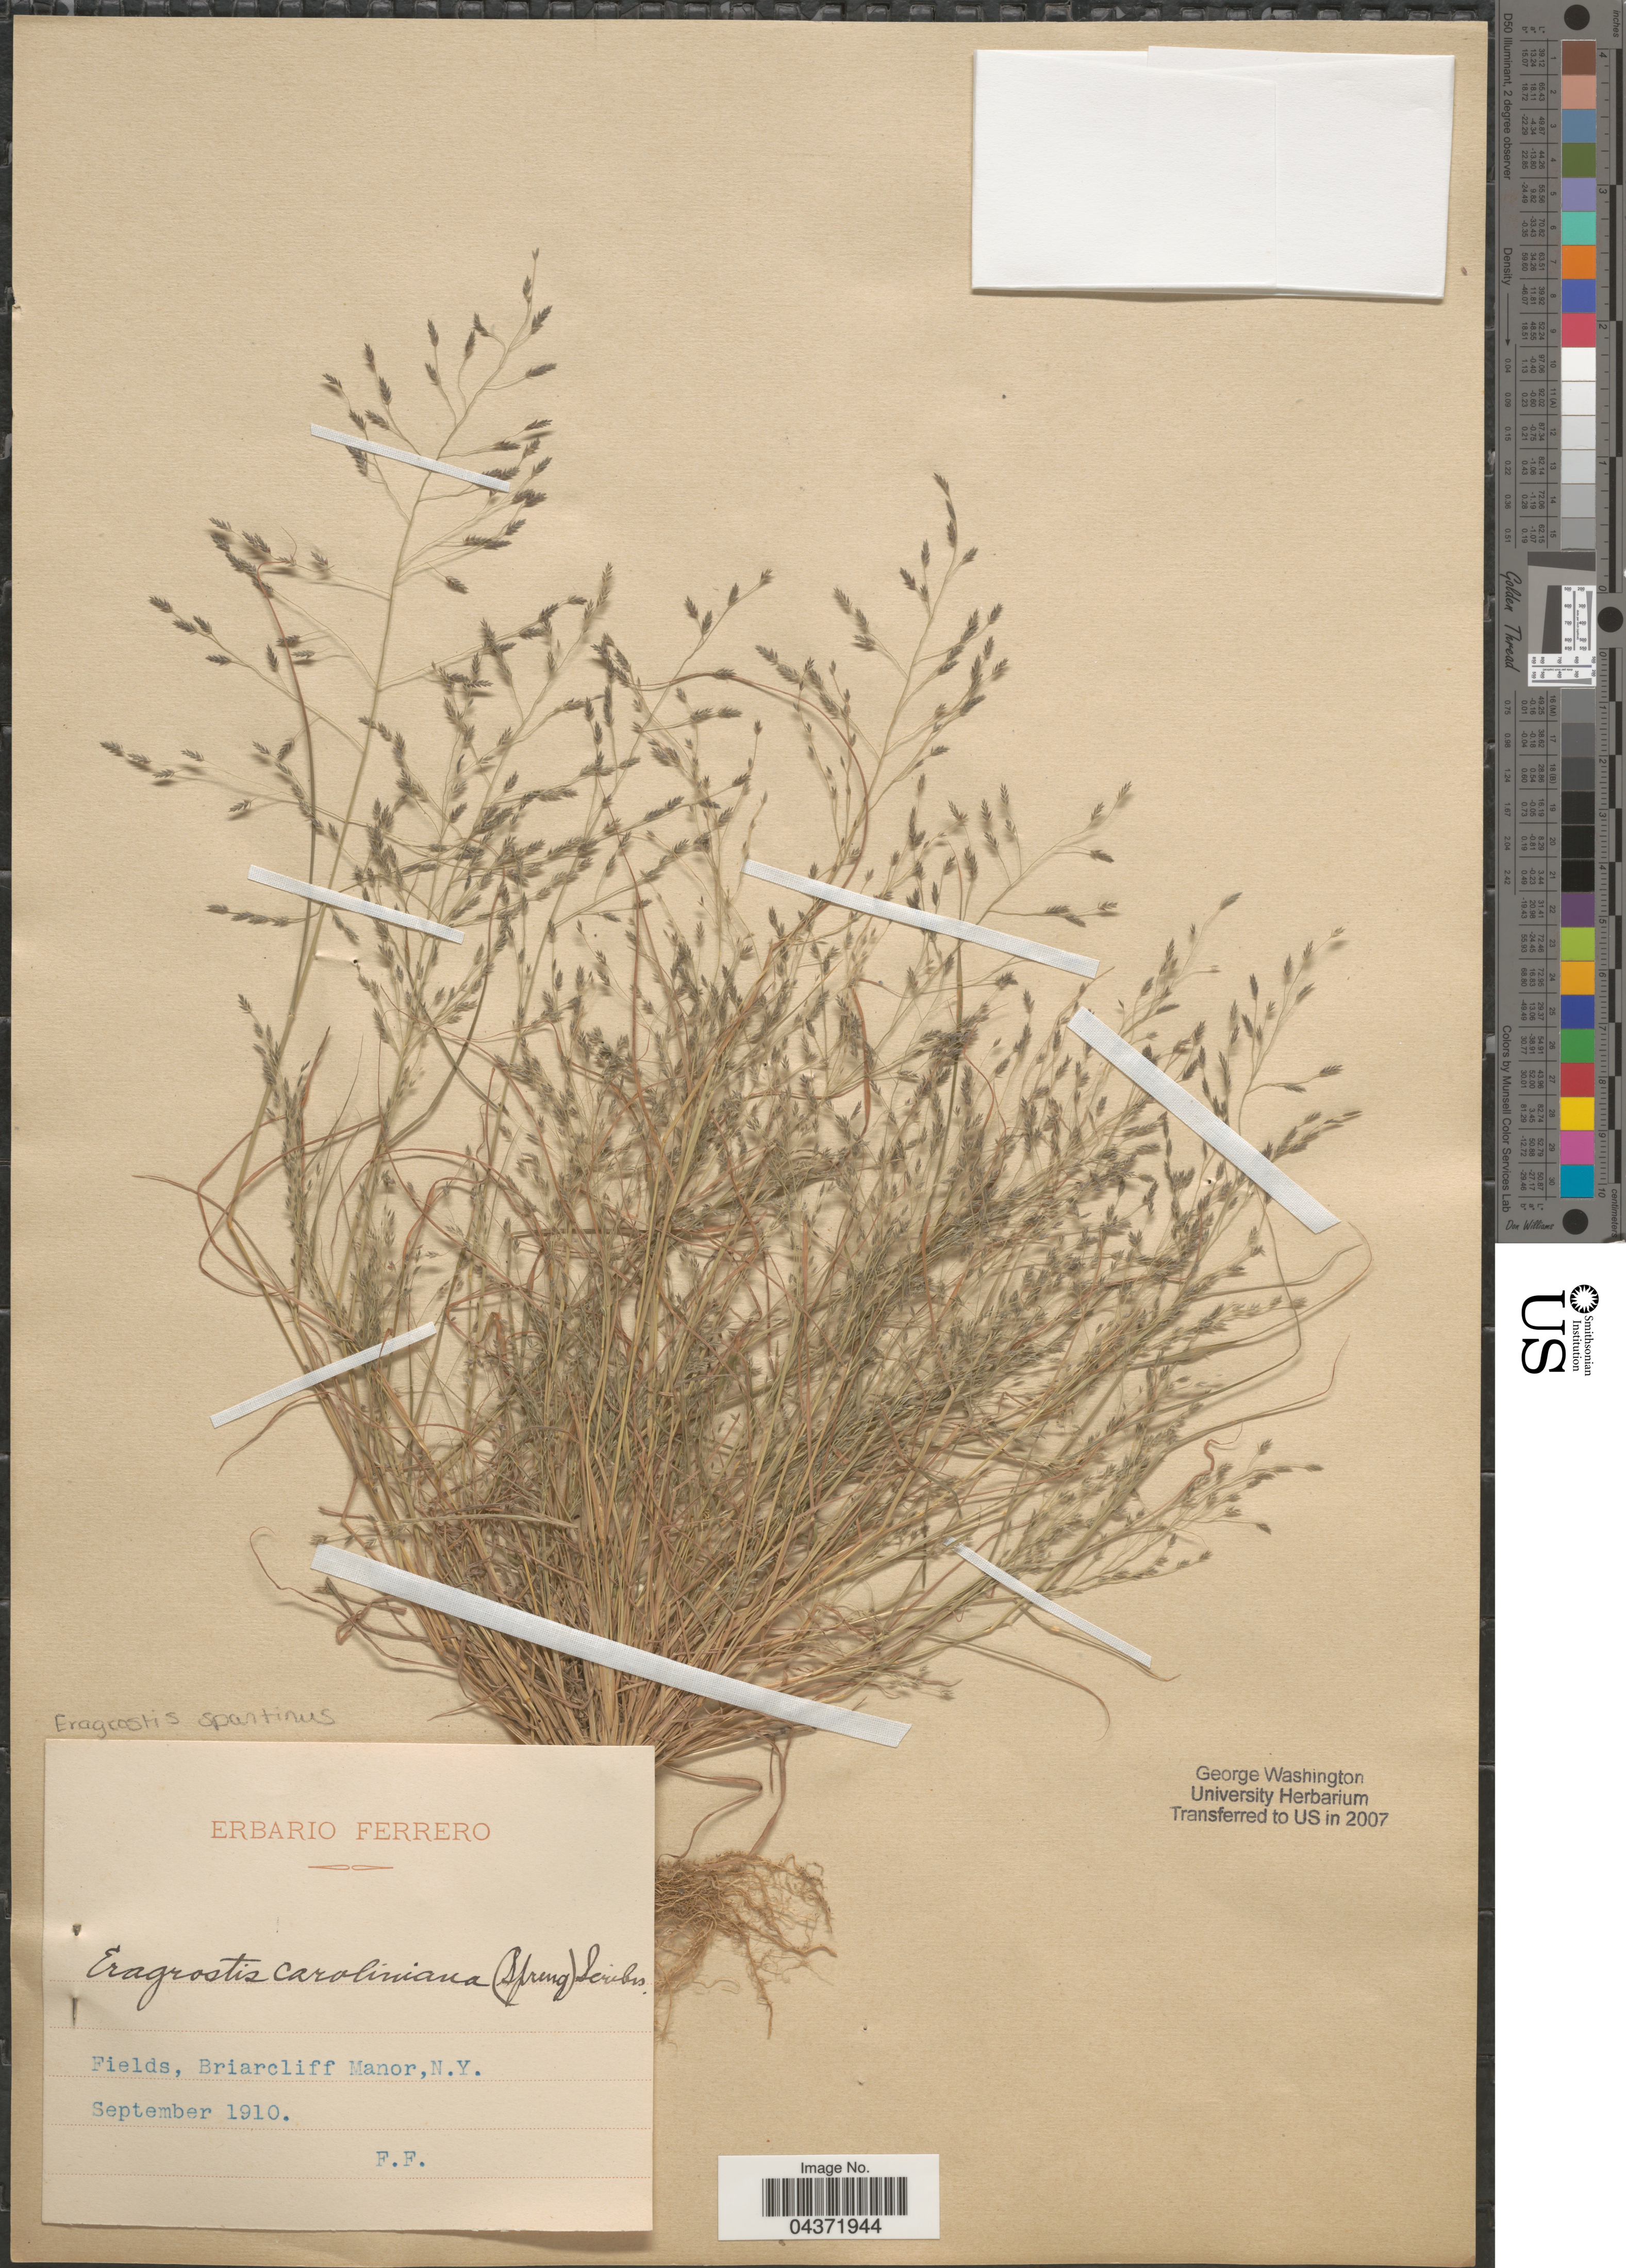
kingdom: Plantae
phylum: Tracheophyta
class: Liliopsida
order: Poales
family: Poaceae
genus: Eragrostis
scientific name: Eragrostis spectabilis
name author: (Pursh) Steud.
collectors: F. Ferrero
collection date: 1910-09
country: United States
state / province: New York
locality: Fields, Briarcliff Manor.